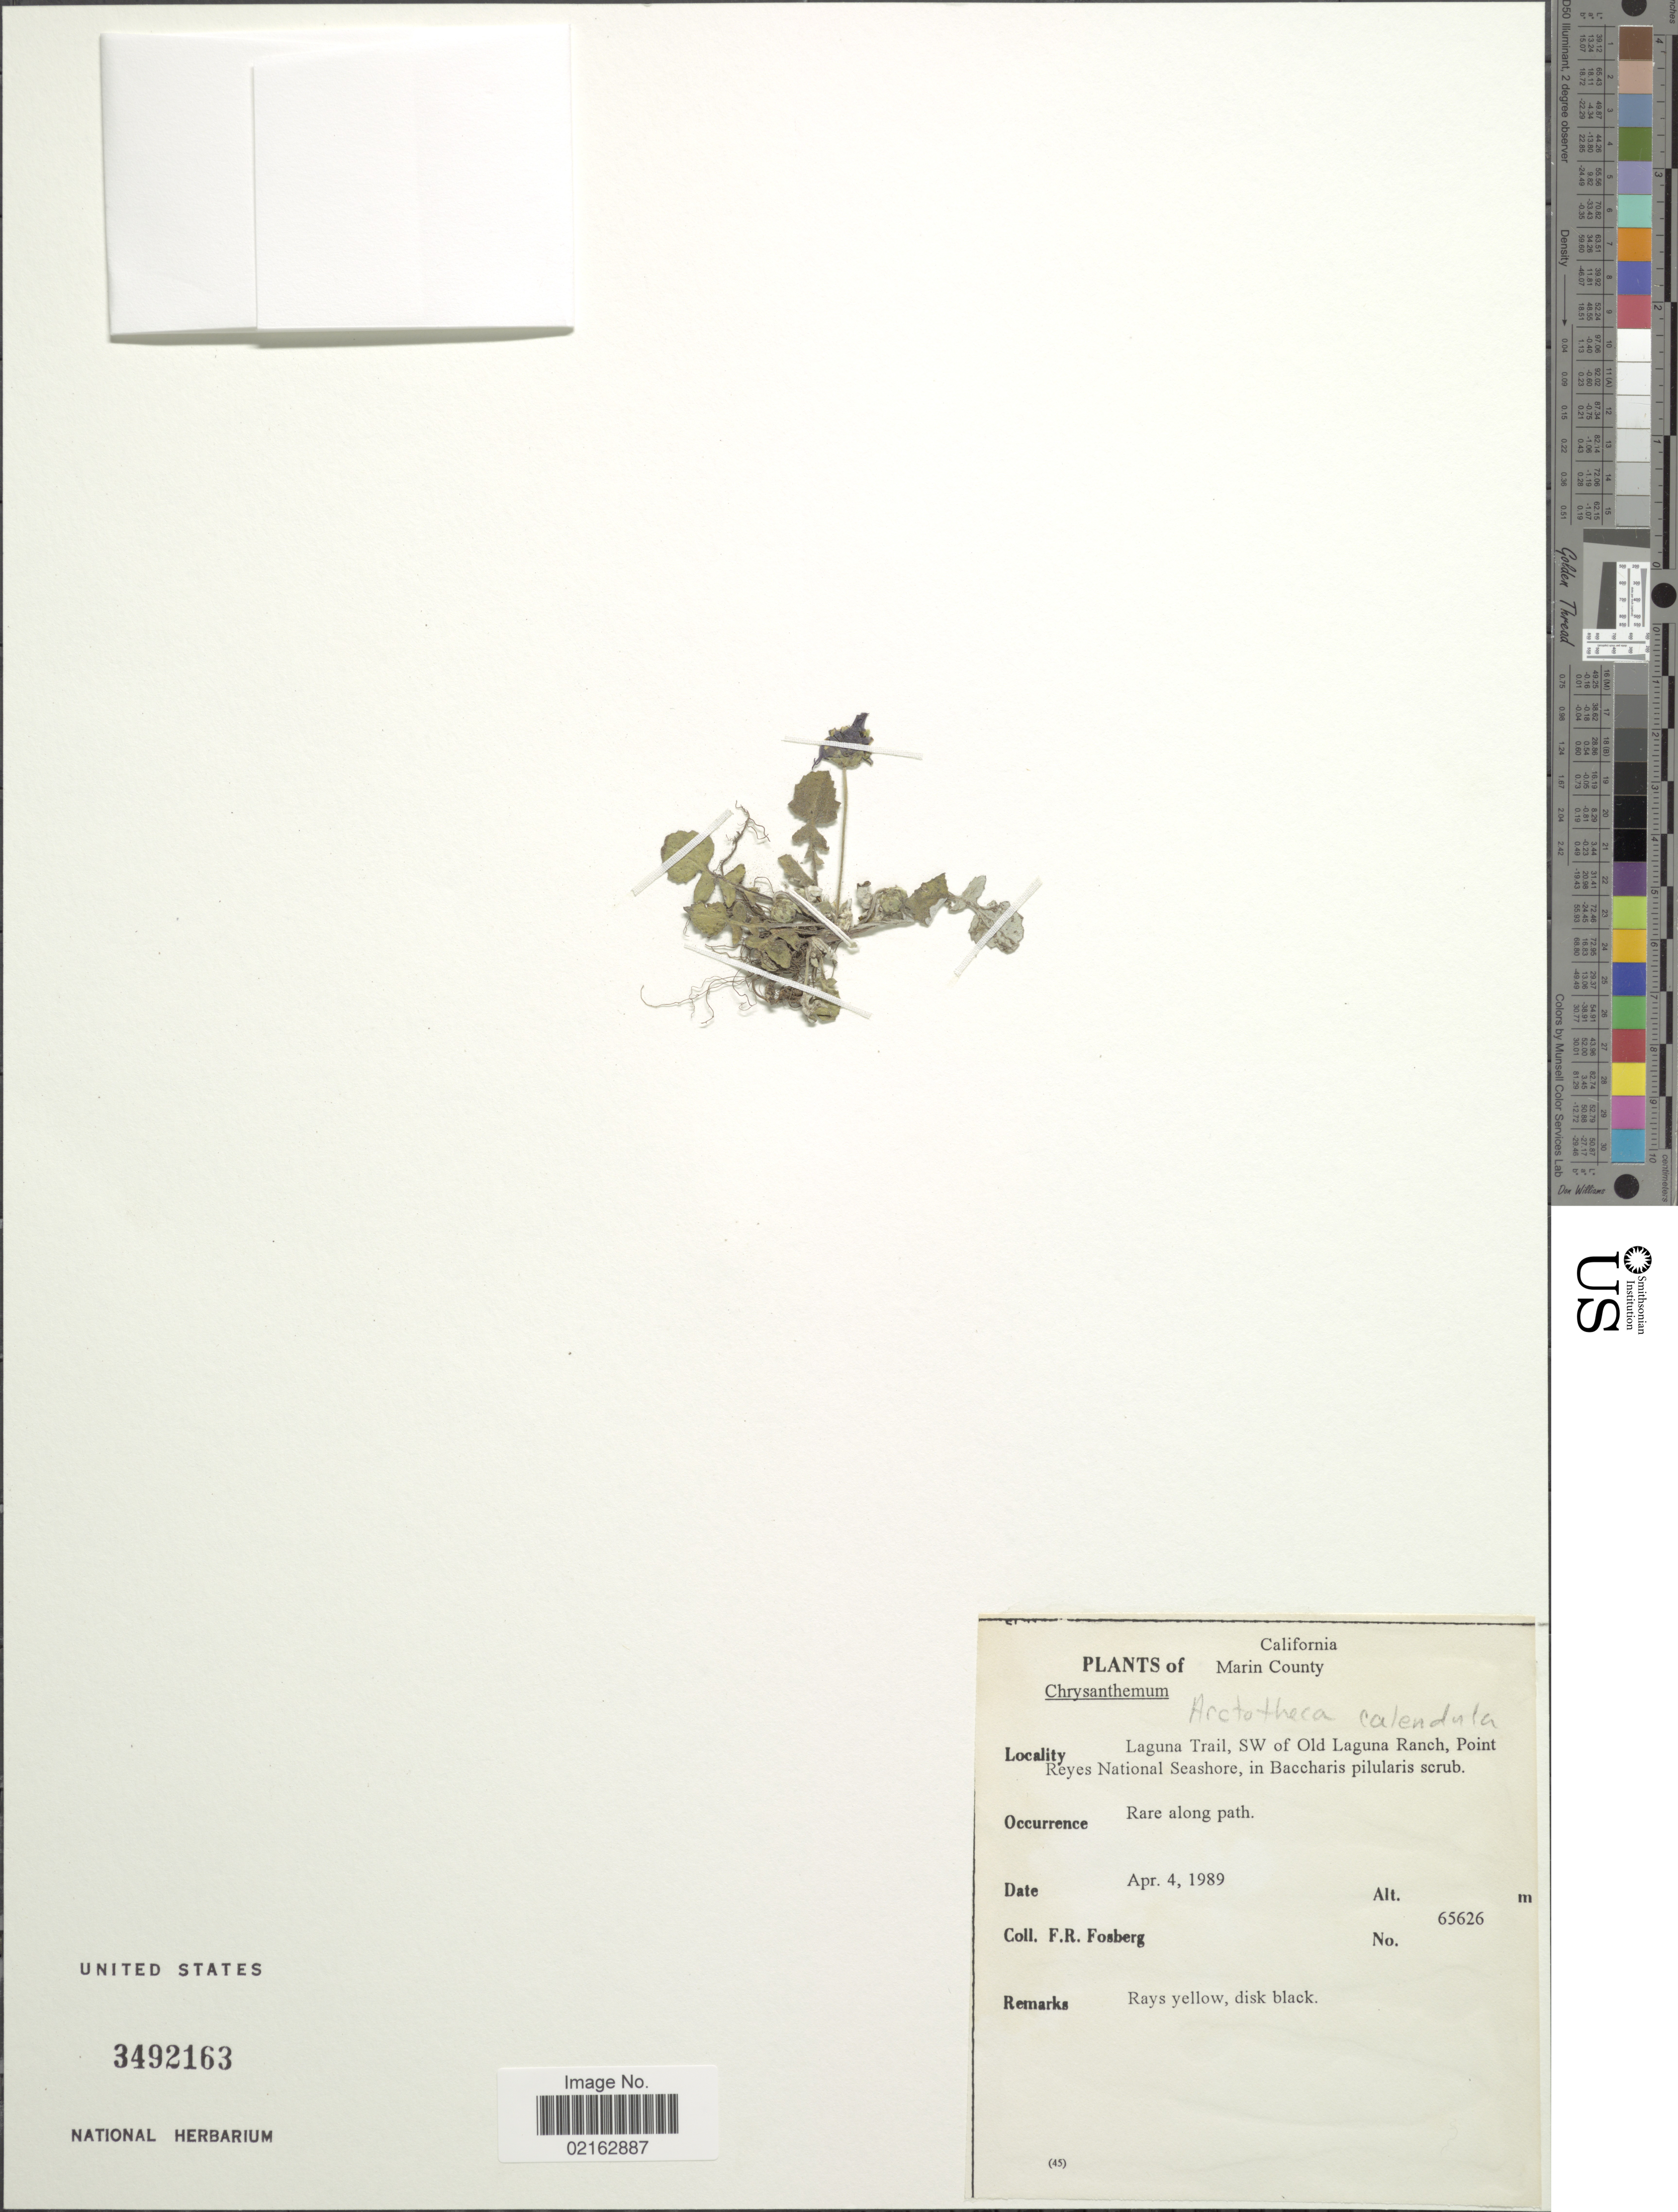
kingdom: Plantae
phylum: Tracheophyta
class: Magnoliopsida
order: Asterales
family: Asteraceae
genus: Arctotheca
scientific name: Arctotheca calendula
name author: (L.) Levyns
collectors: F. R. Fosberg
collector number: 65626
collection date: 1989-04-04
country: United States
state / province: California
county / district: Marin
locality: Marin County. Laguna Trail, SW of Old Laguna Ranch, Point Reyes National Seashore, in Baccharis pilularis scrub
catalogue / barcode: US 3492163